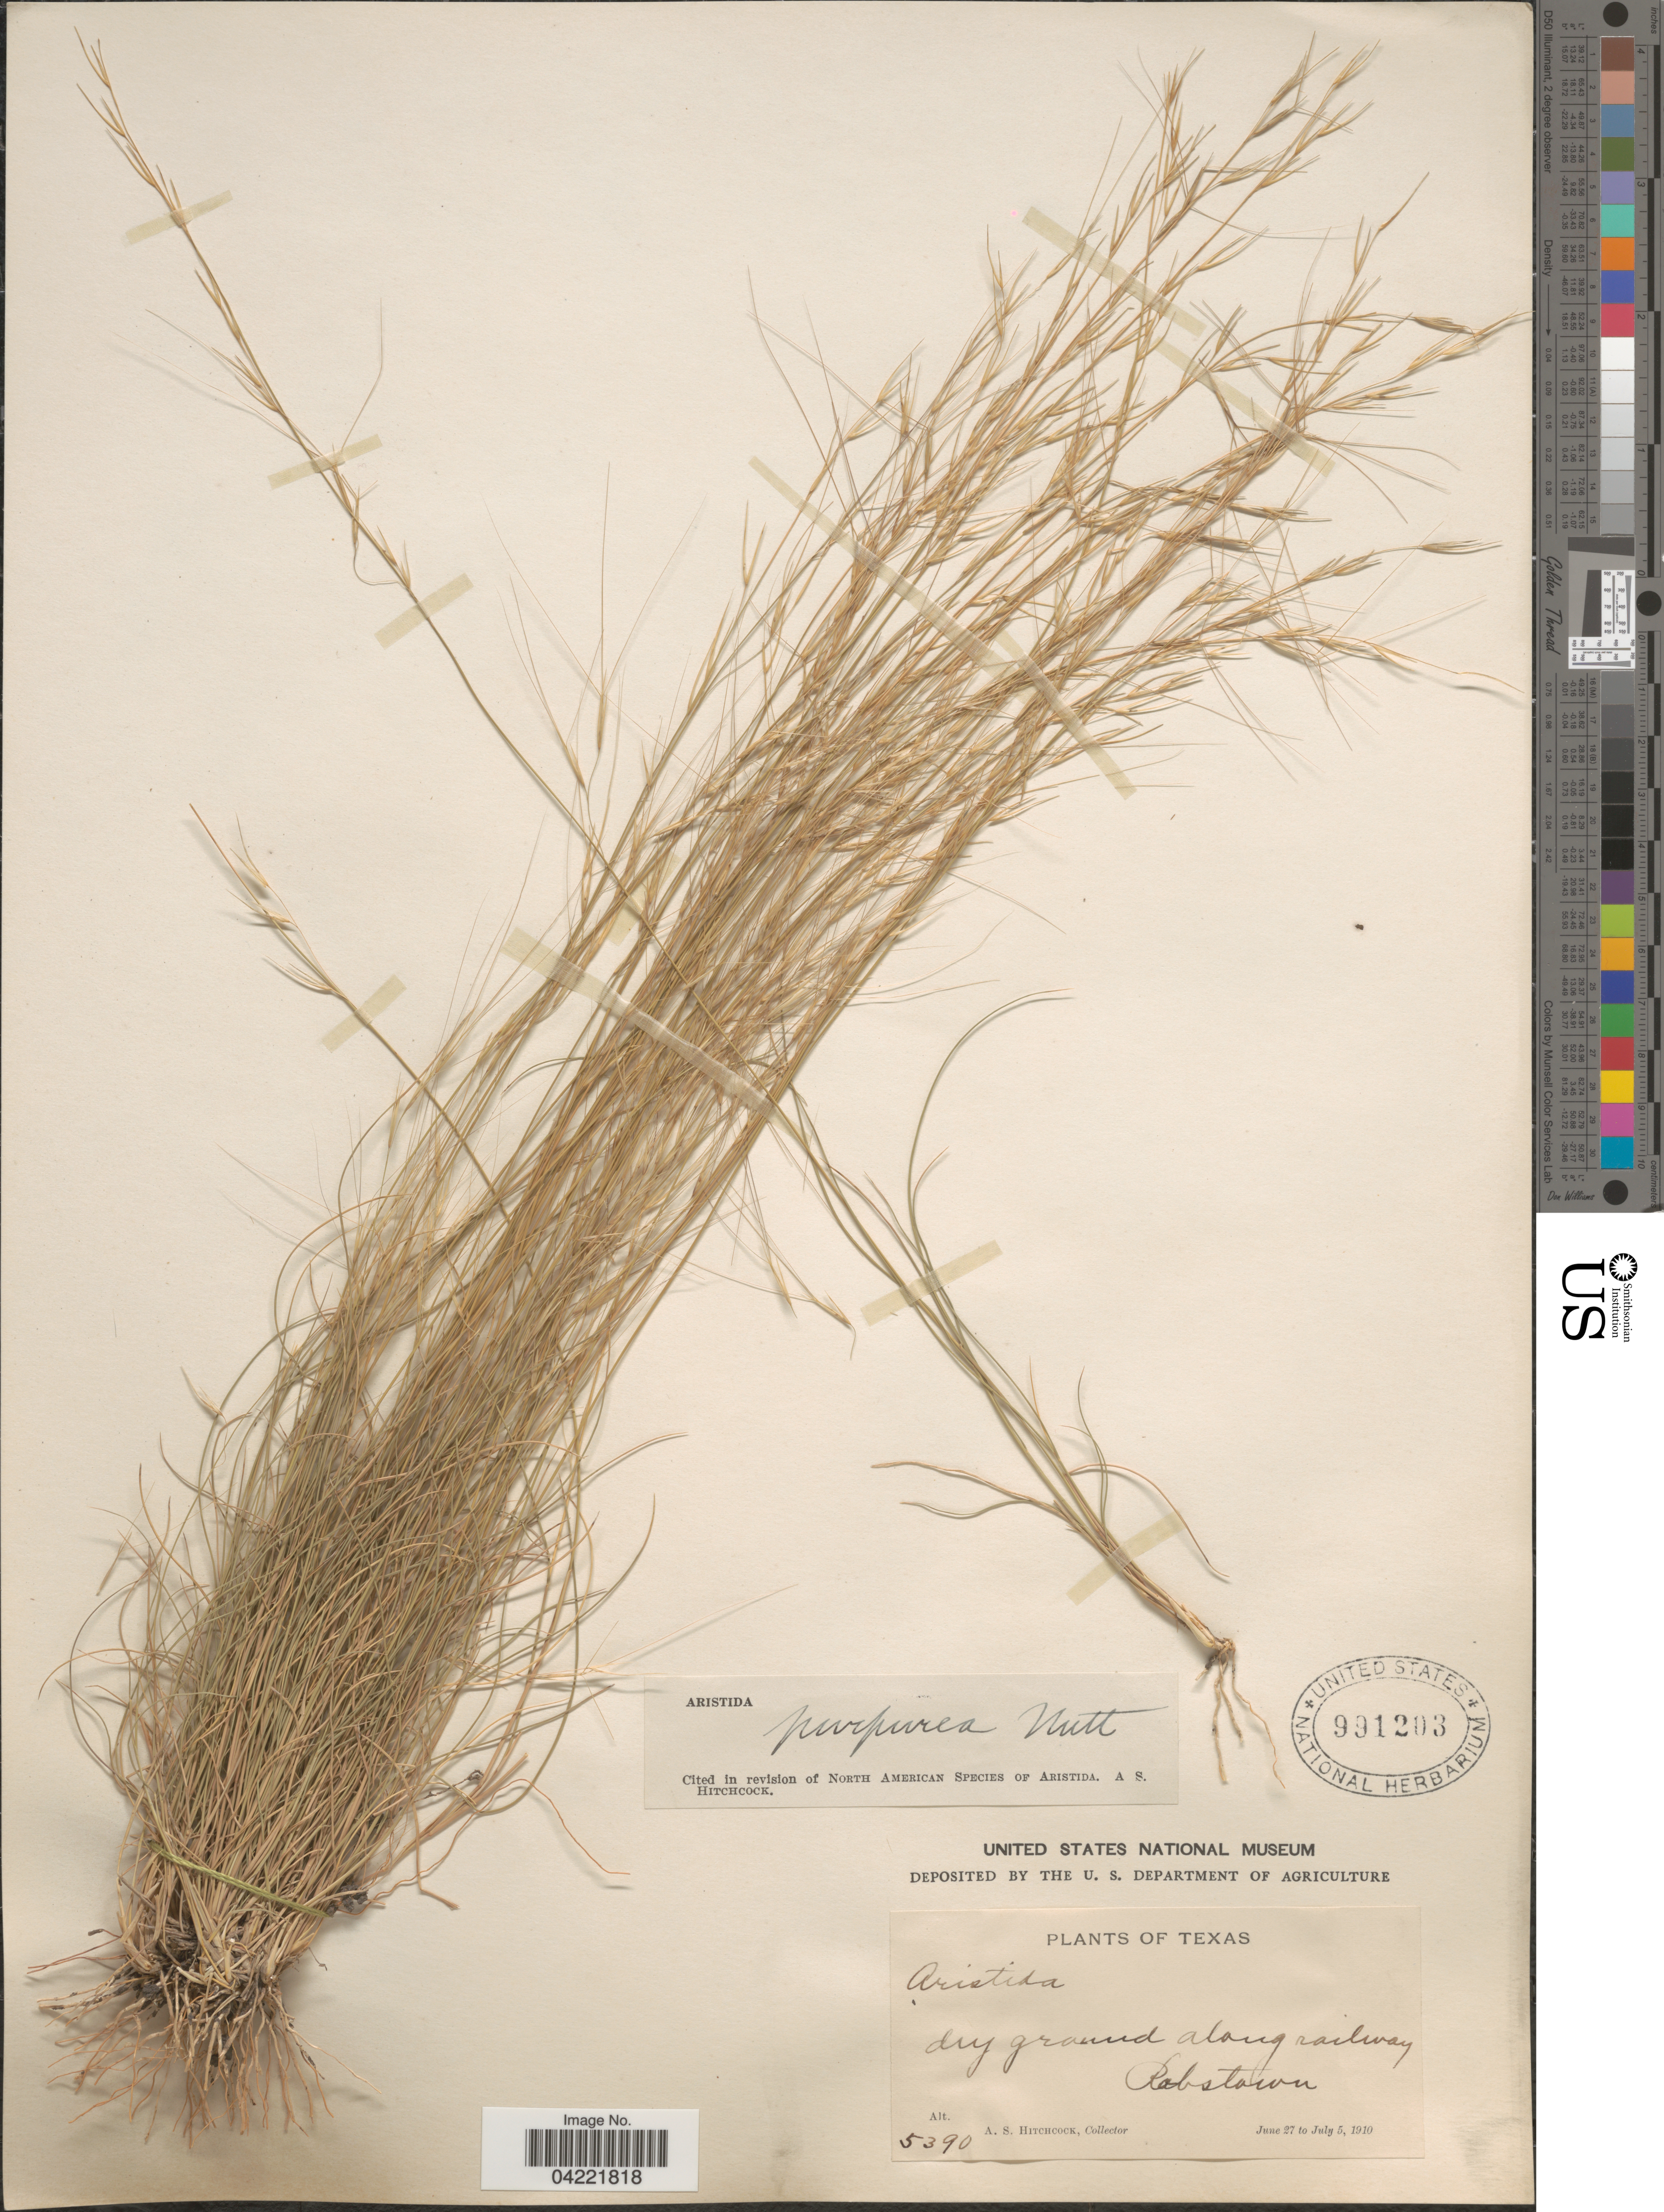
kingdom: Plantae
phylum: Tracheophyta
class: Liliopsida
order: Poales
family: Poaceae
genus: Aristida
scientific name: Aristida purpurea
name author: Nutt.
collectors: A. S. Hitchcock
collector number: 5390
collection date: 1910-06-27/1910-07-05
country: United States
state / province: Texas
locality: Dry ground along railway. Robstown.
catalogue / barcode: US 991203